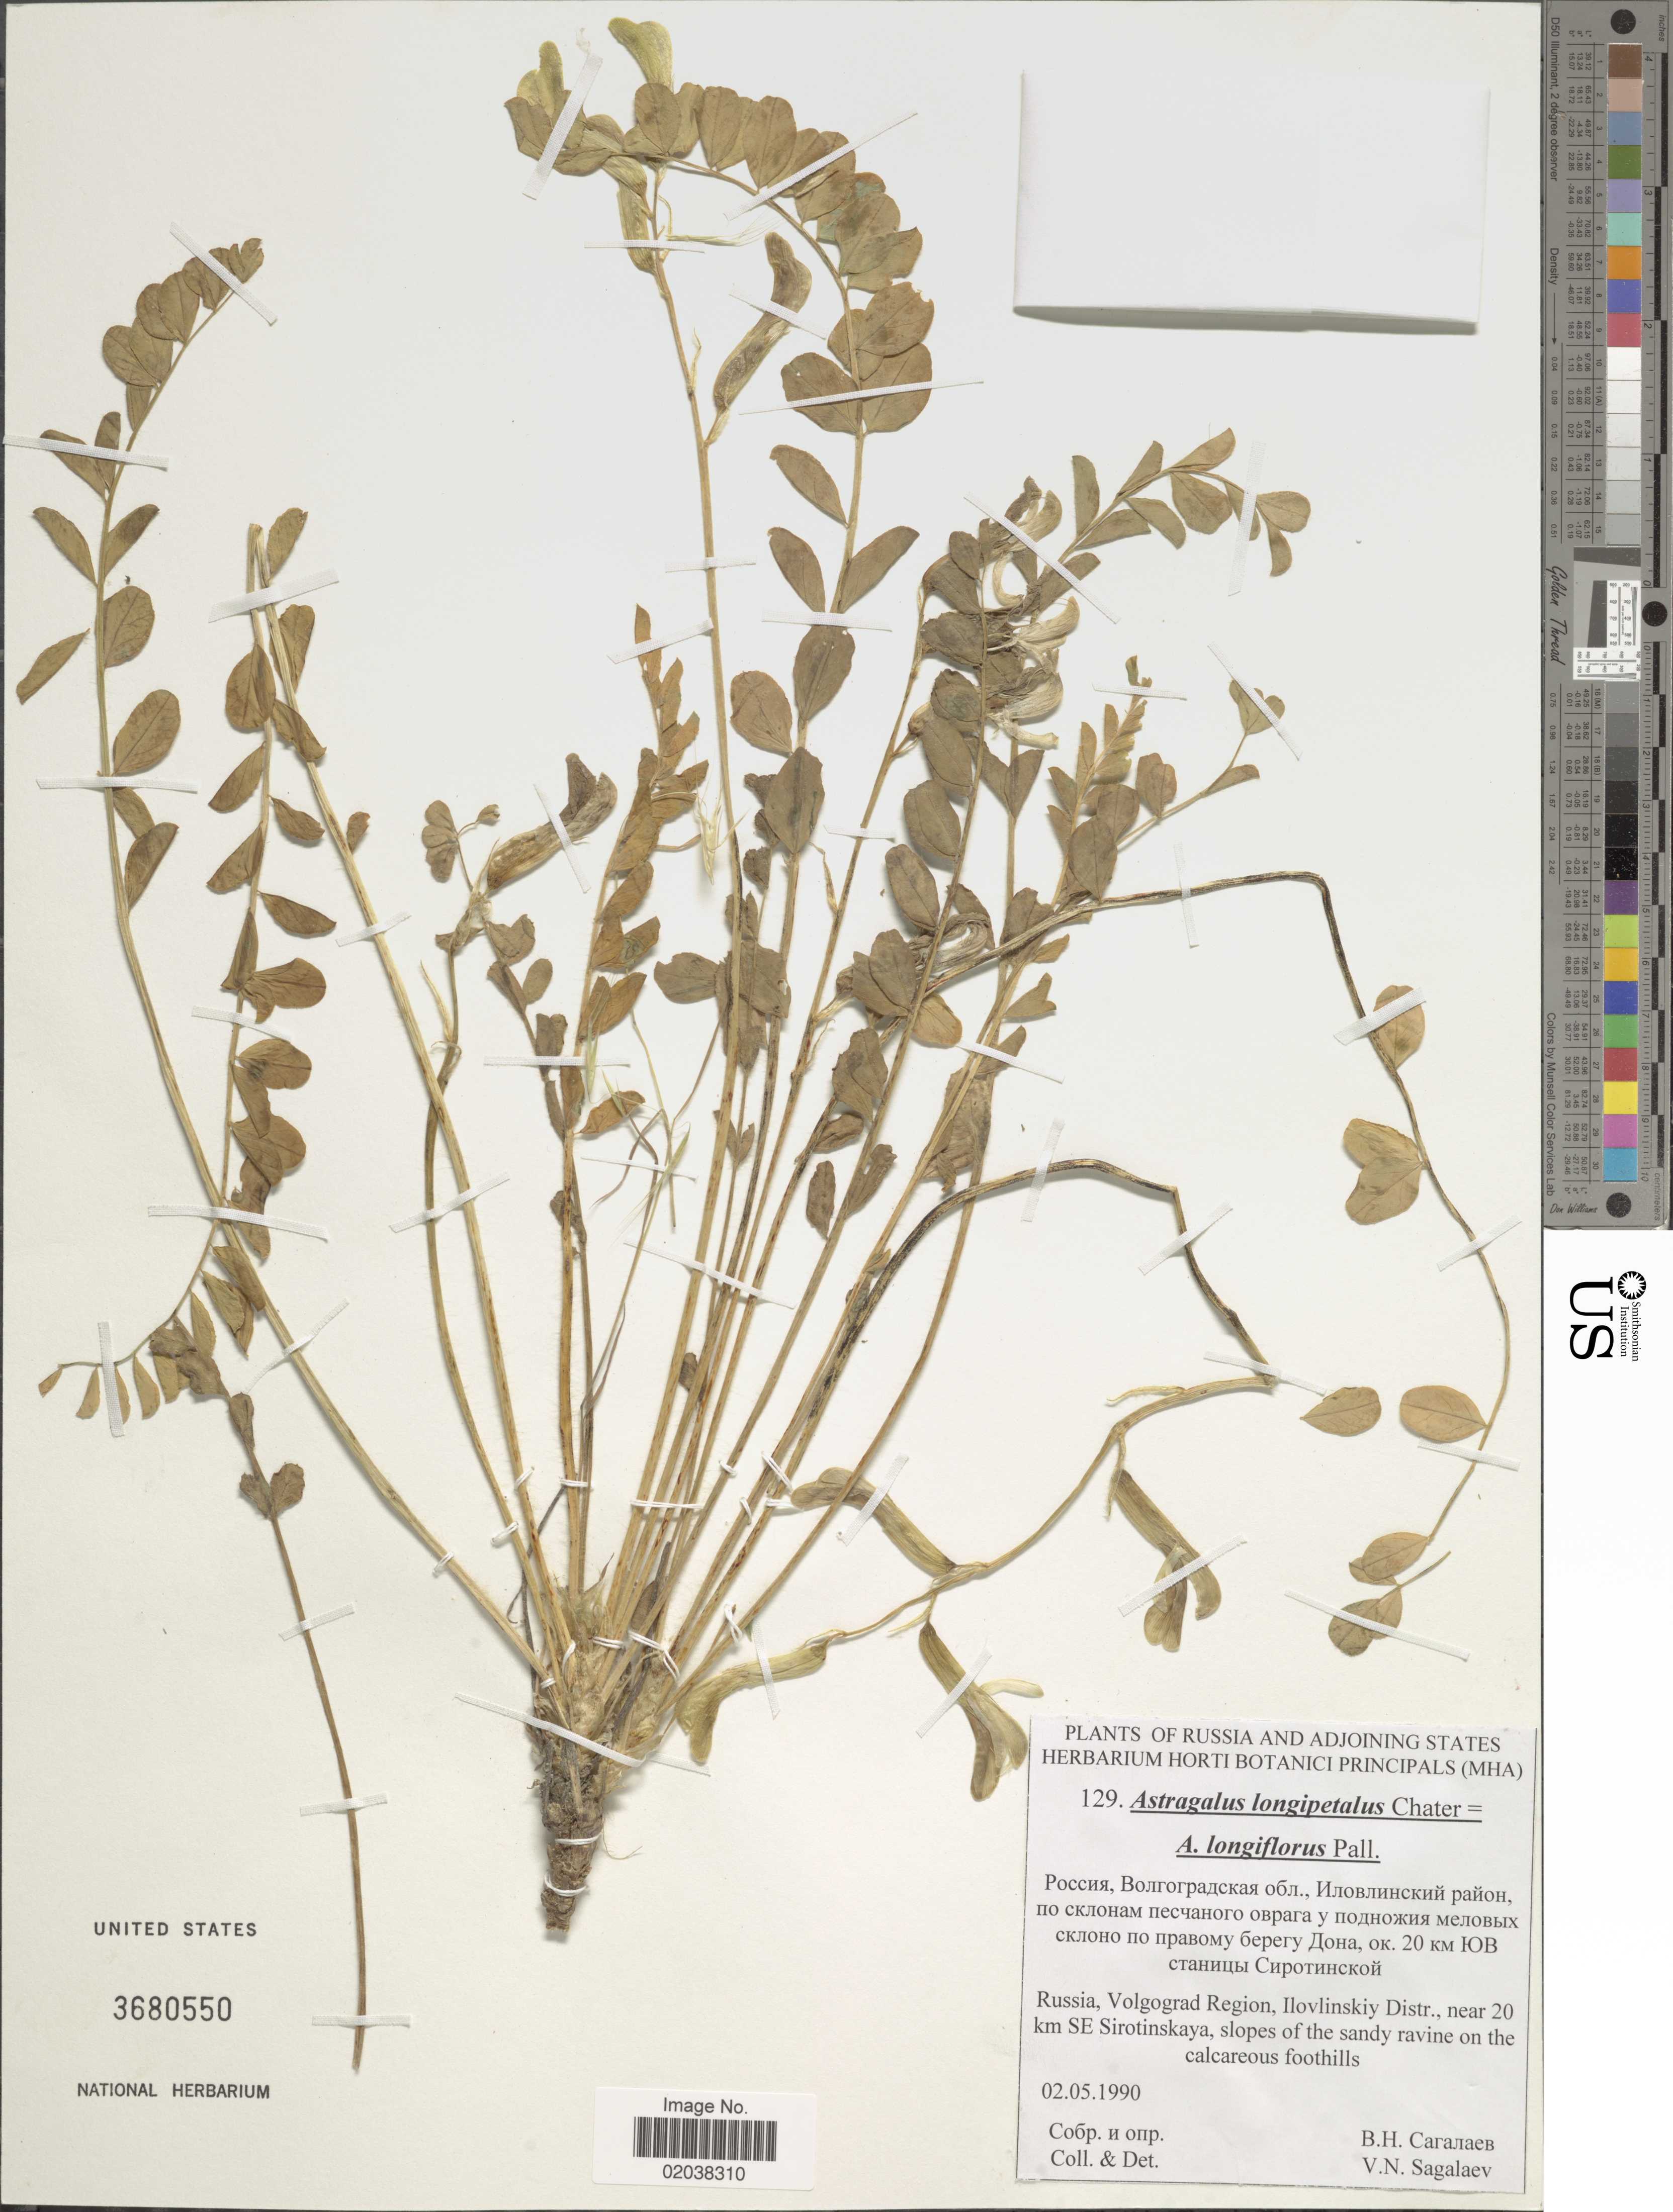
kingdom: Plantae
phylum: Tracheophyta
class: Magnoliopsida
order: Fabales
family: Fabaceae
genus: Astragalus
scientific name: Astragalus longipetalus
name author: Chater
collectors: V. Sagalaev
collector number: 129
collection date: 1990-05-02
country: Russian Federation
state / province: Volgograd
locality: Russia and adjoining states. Volgorad Region, Ilovlinskiy Distr., near 20 km SE Sirotinskaya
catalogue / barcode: US 3680550